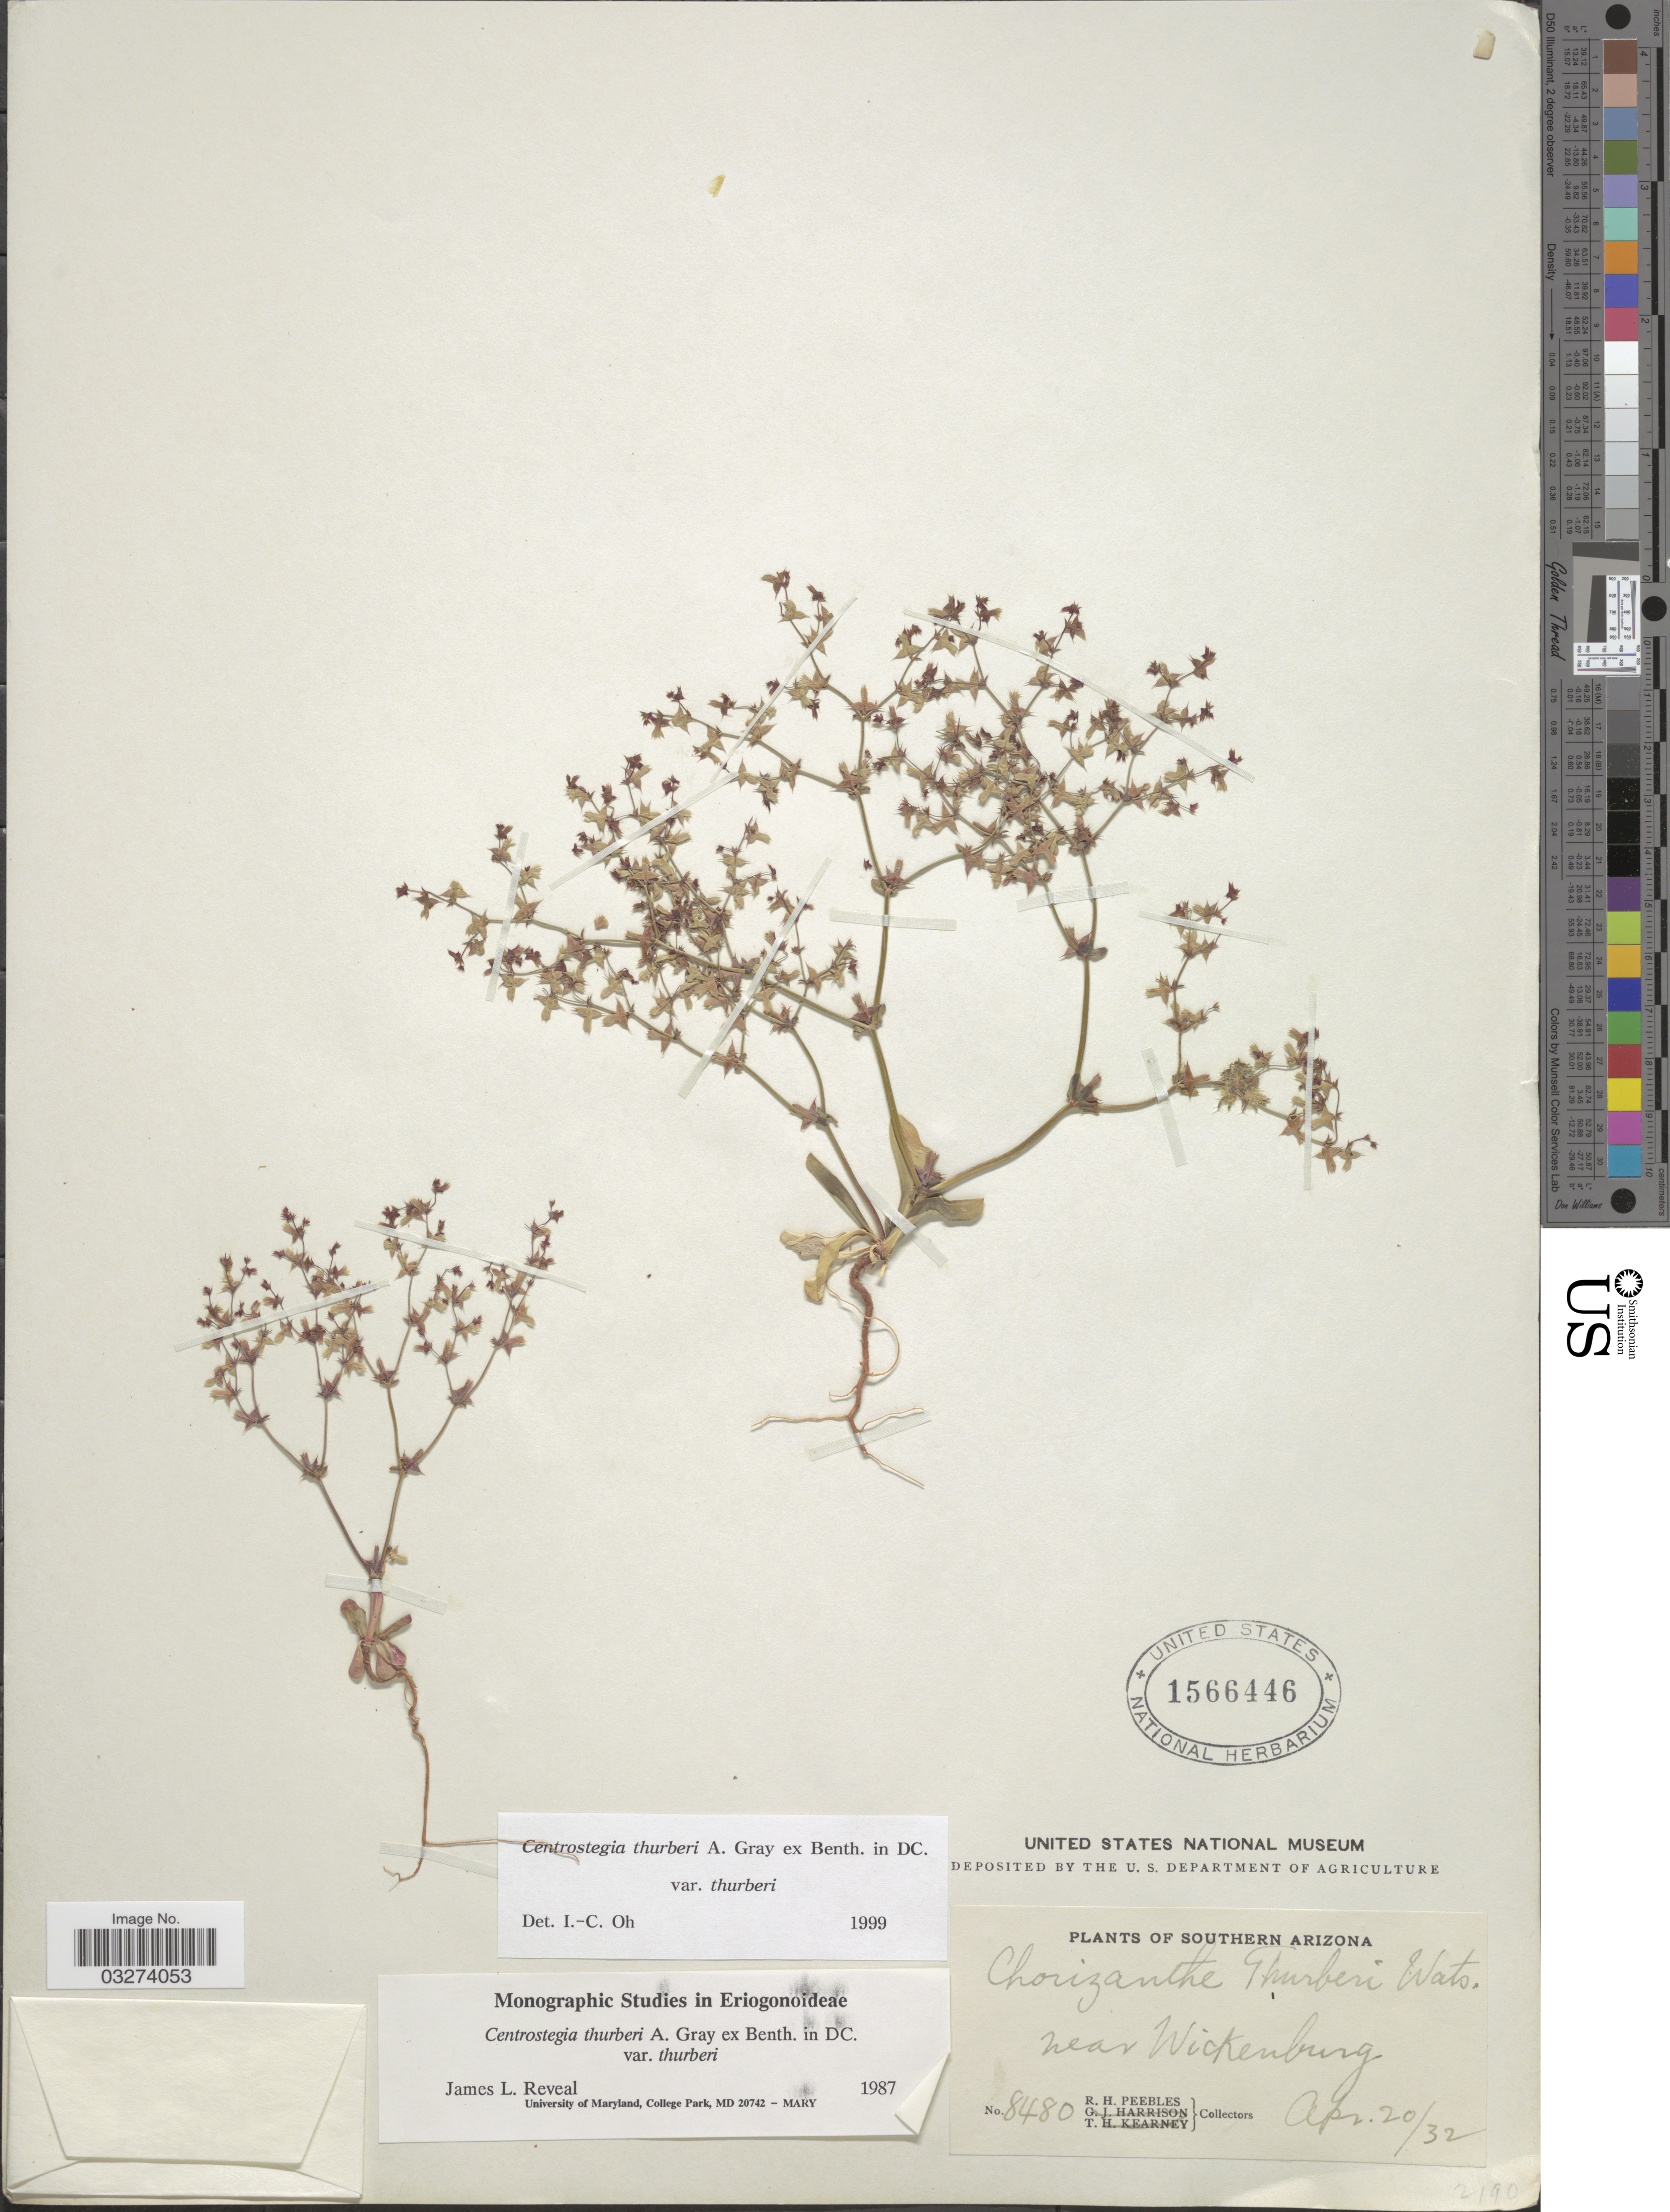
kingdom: Plantae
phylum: Tracheophyta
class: Magnoliopsida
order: Caryophyllales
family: Polygonaceae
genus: Centrostegia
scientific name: Centrostegia thurberi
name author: A. Gray ex Benth.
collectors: R. H. Peebles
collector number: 8480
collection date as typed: Transcribed d/m/y: 20/4/32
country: United States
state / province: Arizona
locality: Southern Arizona, near Wickenburg.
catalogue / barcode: US 1566446